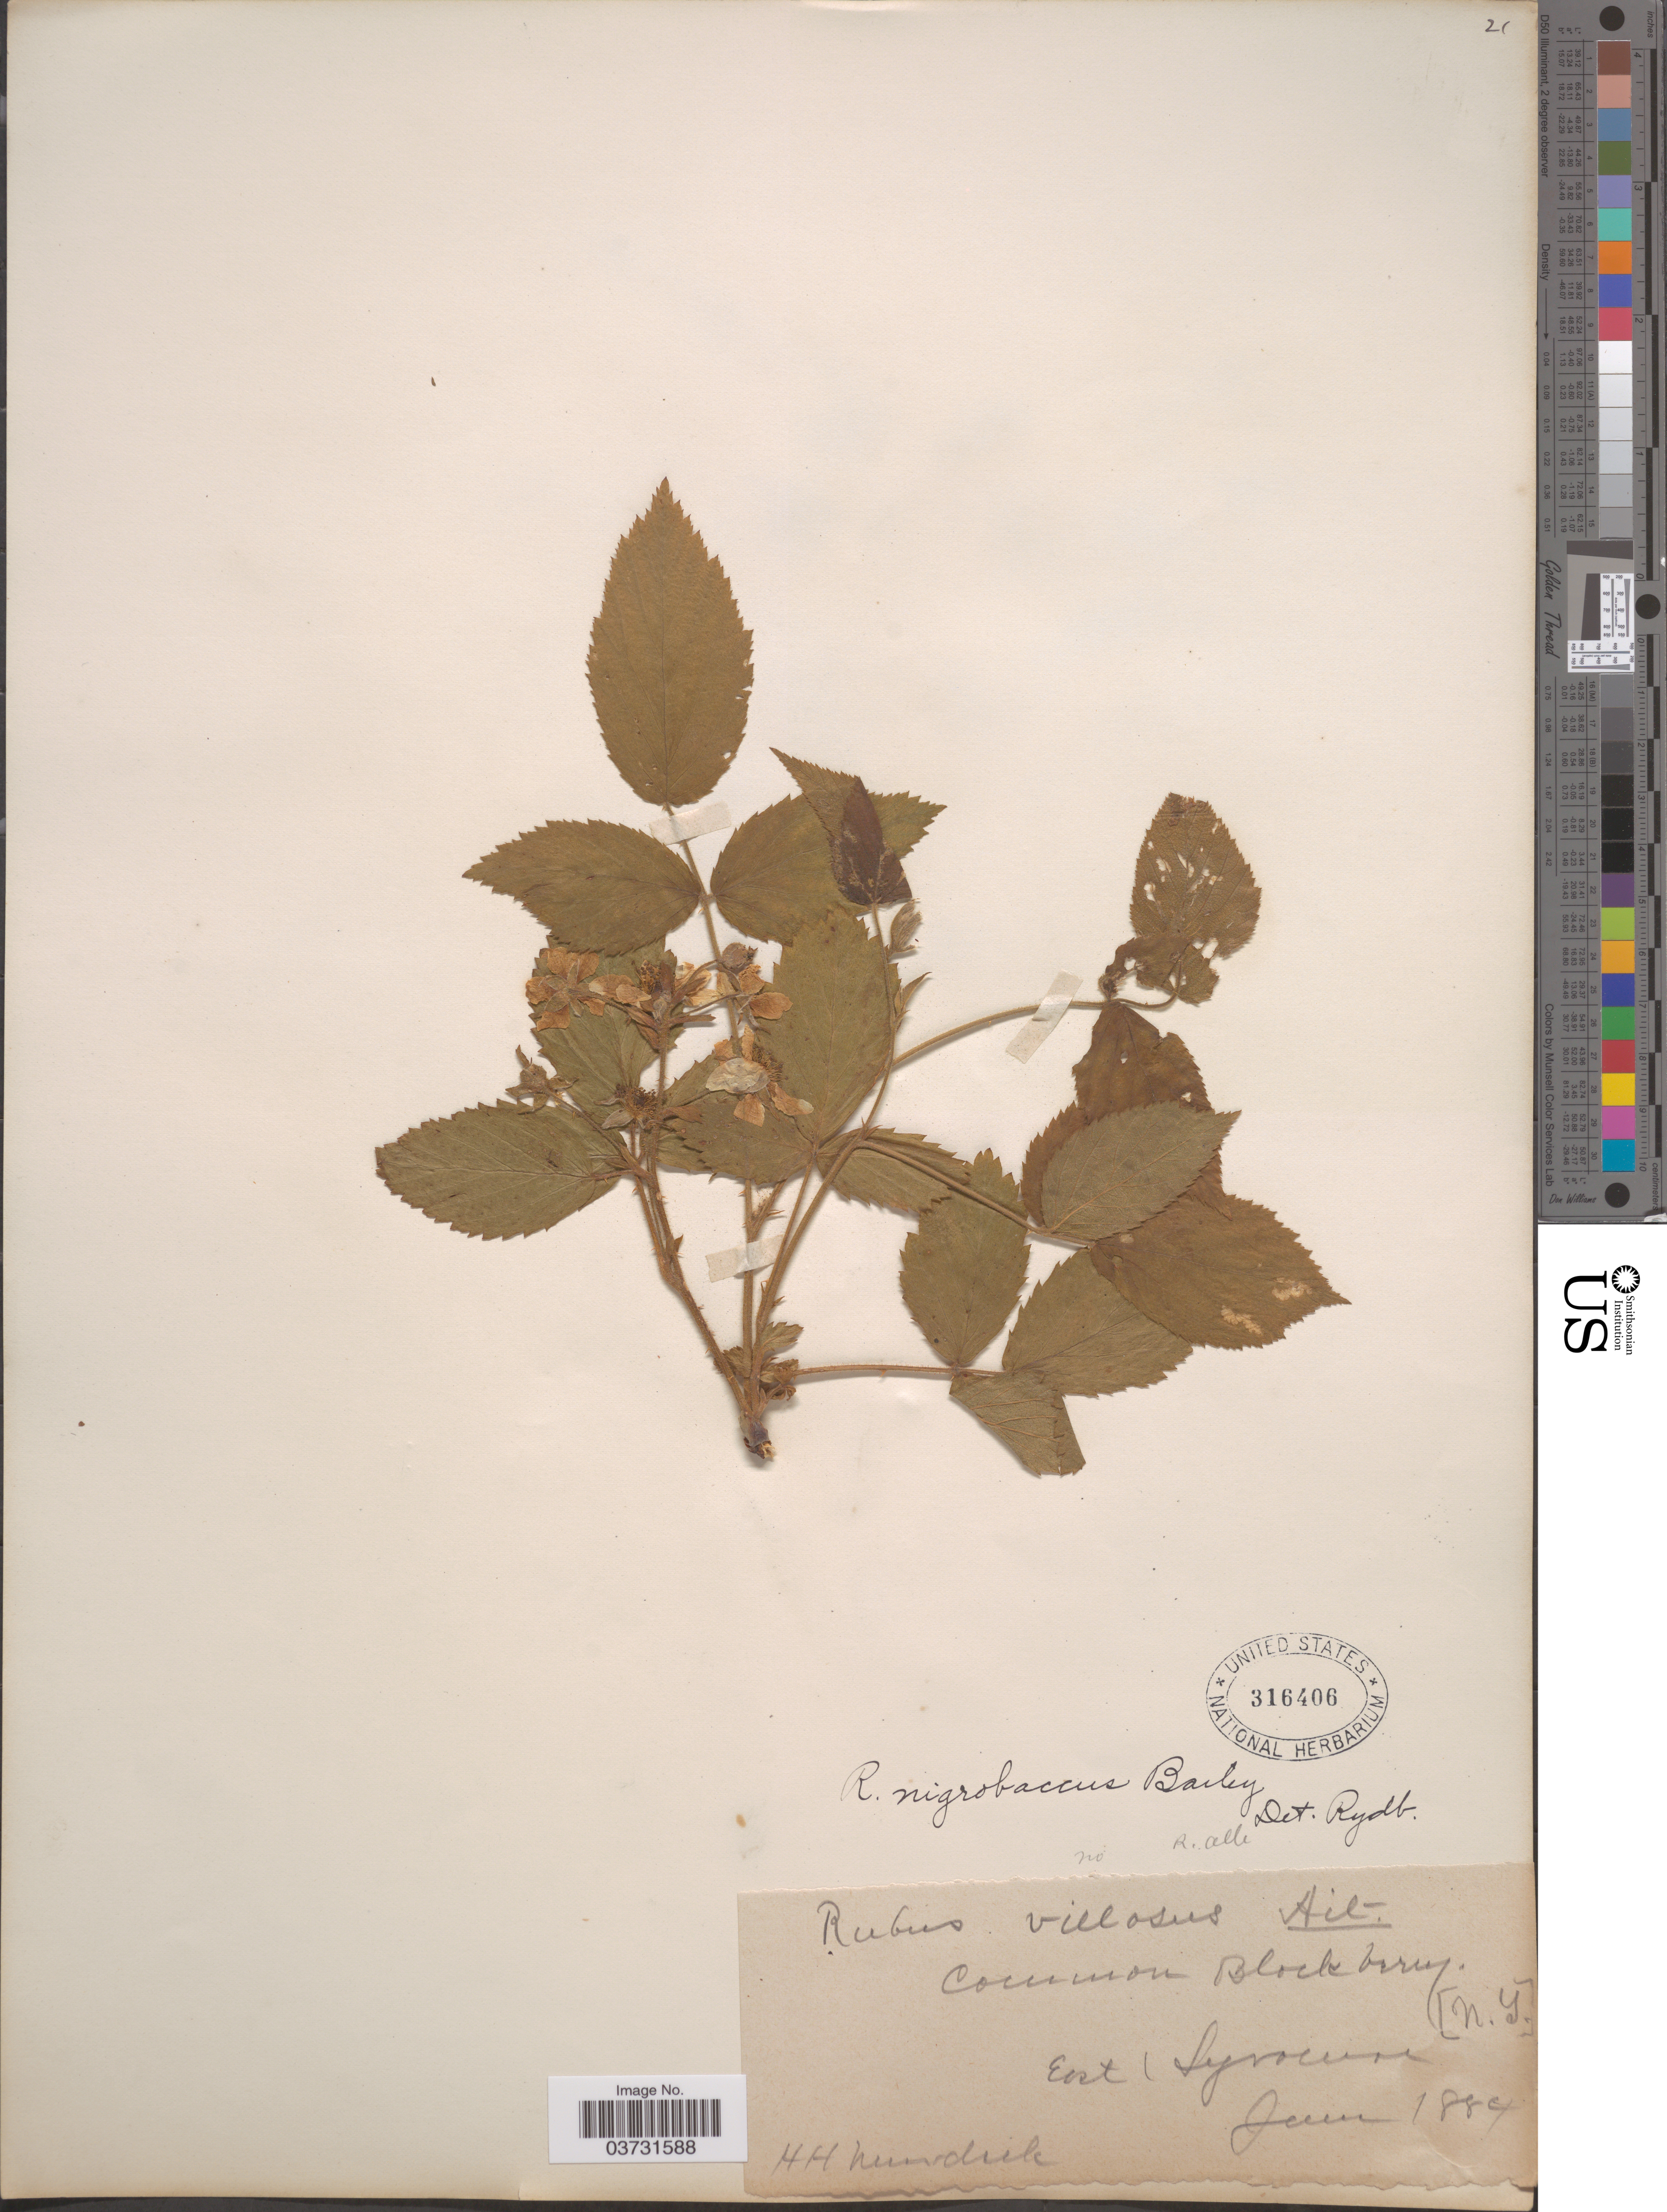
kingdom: Plantae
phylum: Tracheophyta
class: Magnoliopsida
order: Rosales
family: Rosaceae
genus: Rubus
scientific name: Rubus nigrobaccus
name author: L.H. Bailey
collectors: H. H. Murdock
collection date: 1889-06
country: United States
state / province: New York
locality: East Syracuse.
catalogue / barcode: US 316406